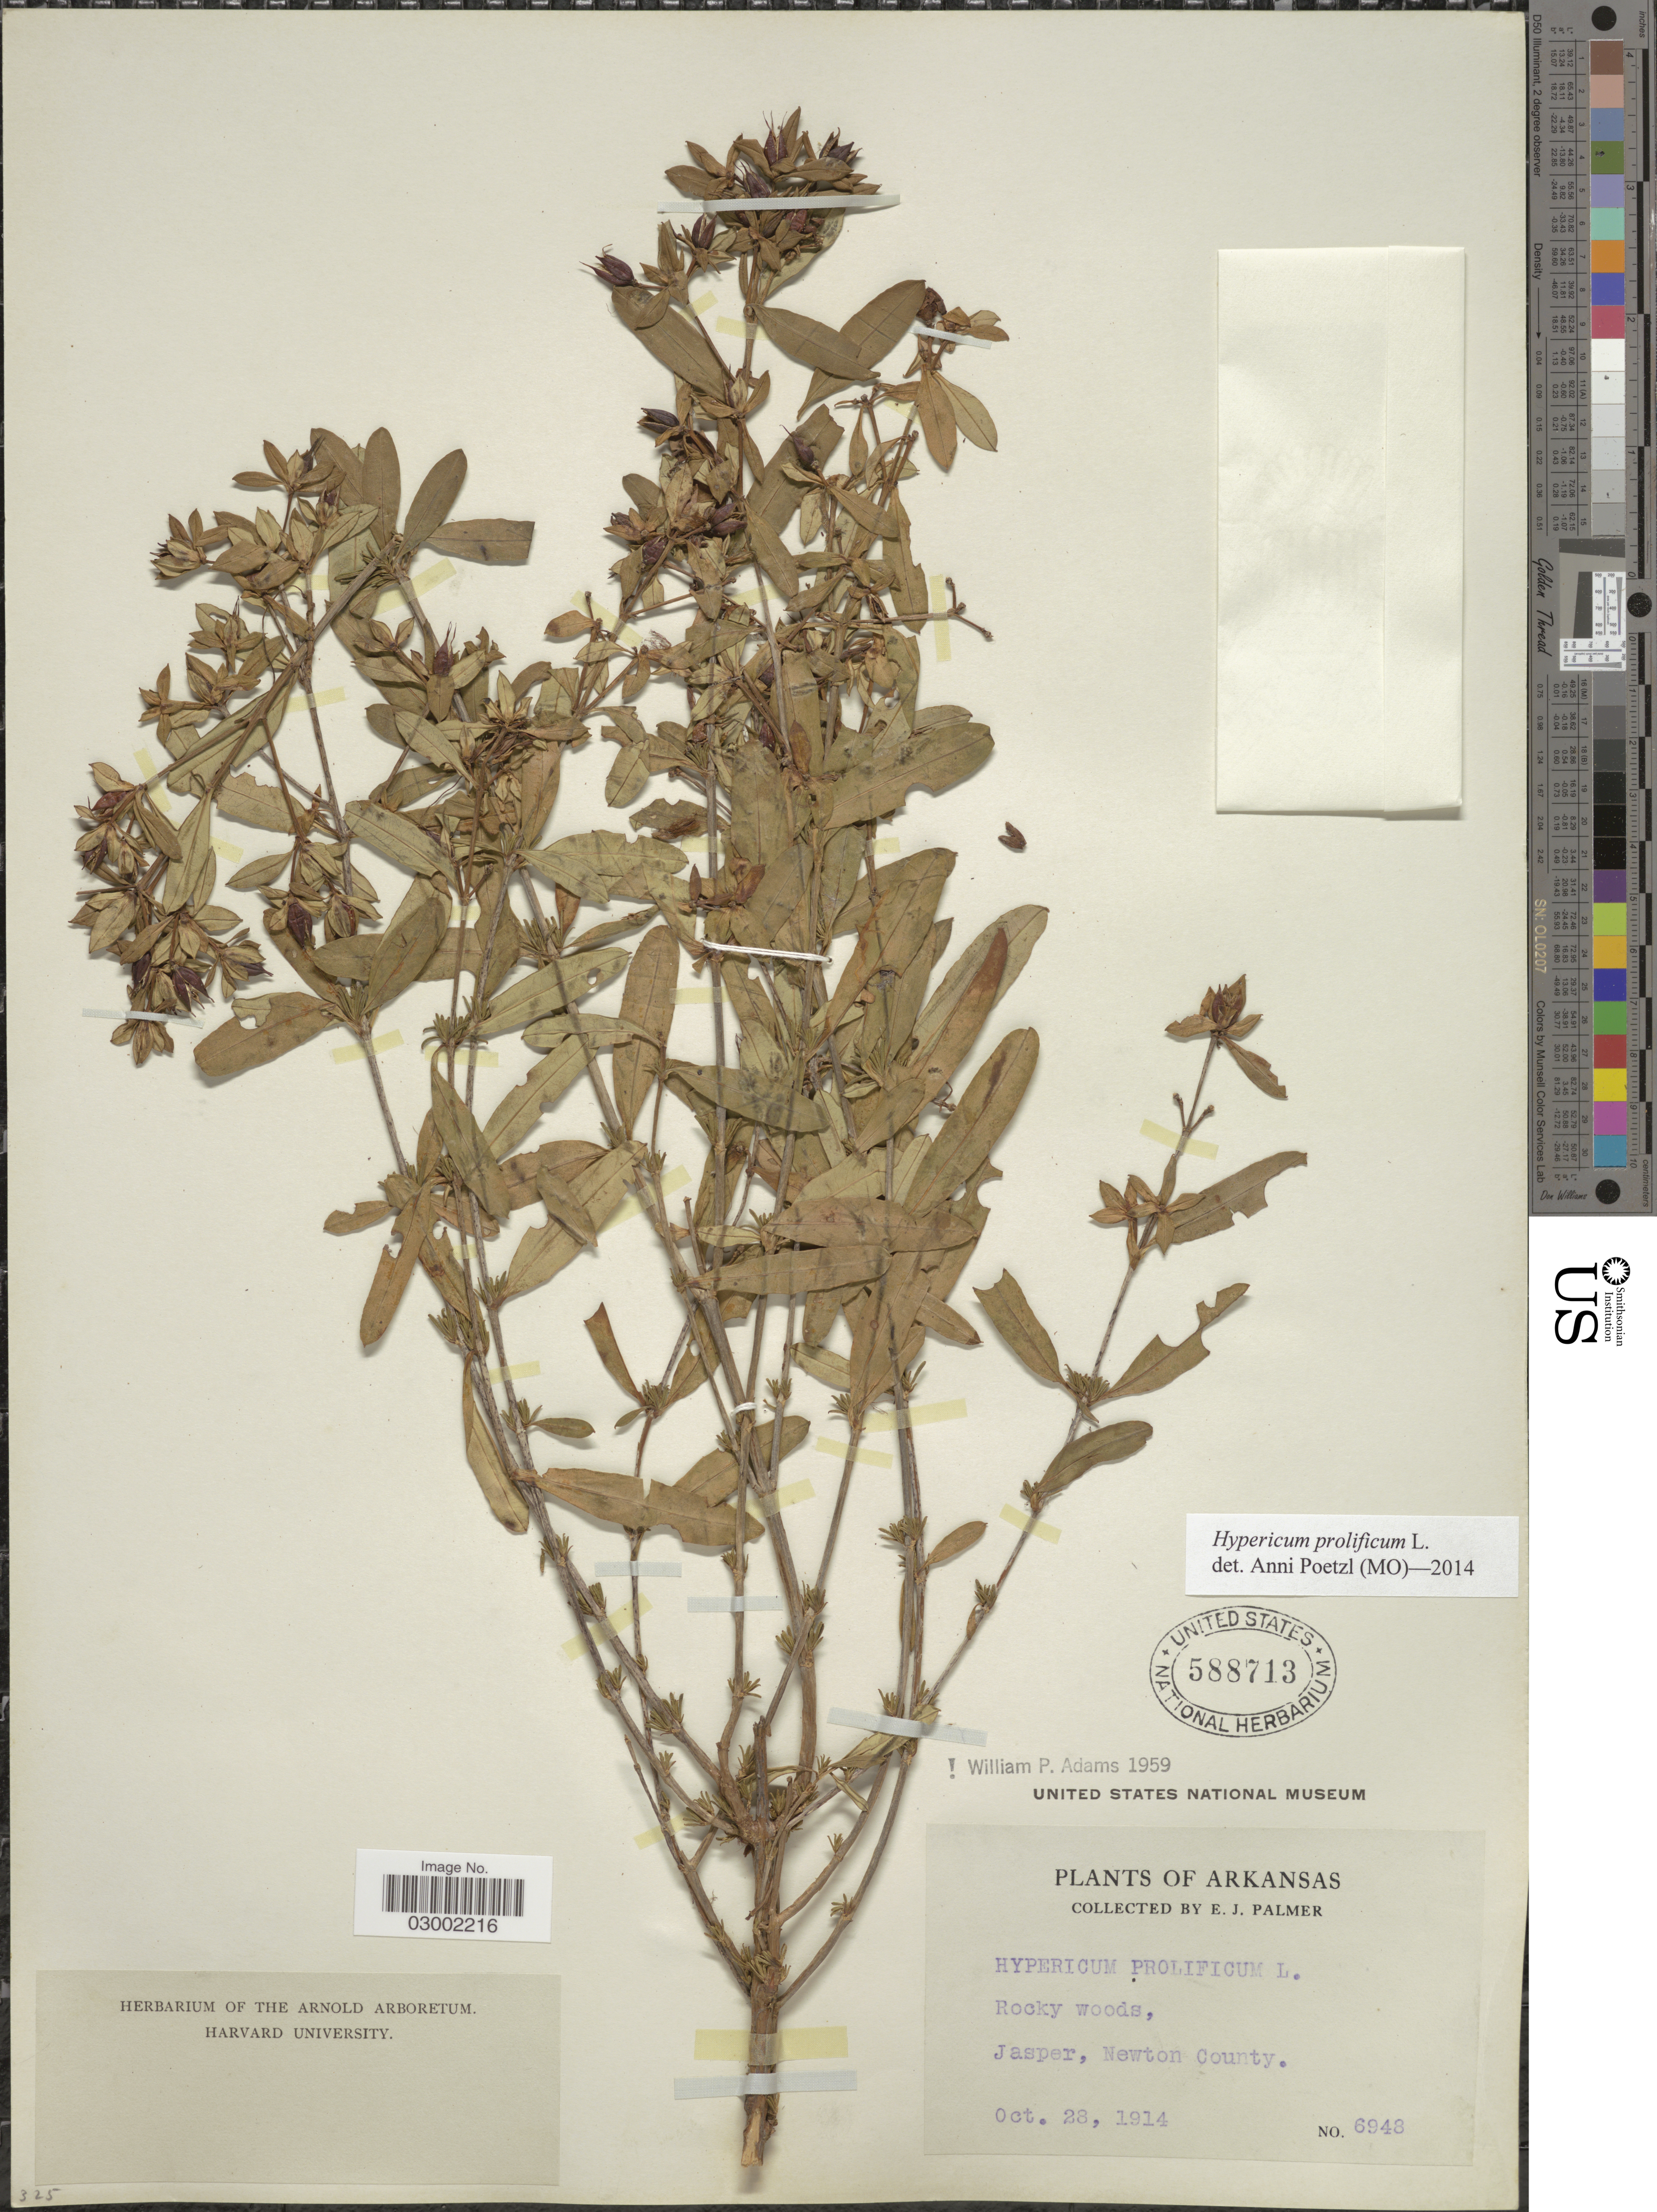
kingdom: Plantae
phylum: Tracheophyta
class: Magnoliopsida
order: Malpighiales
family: Hypericaceae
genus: Hypericum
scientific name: Hypericum prolificum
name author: L.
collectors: E. J. Palmer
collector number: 6948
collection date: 1914-10-28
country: United States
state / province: Arkansas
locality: Jasper, Newton County.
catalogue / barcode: US 588713